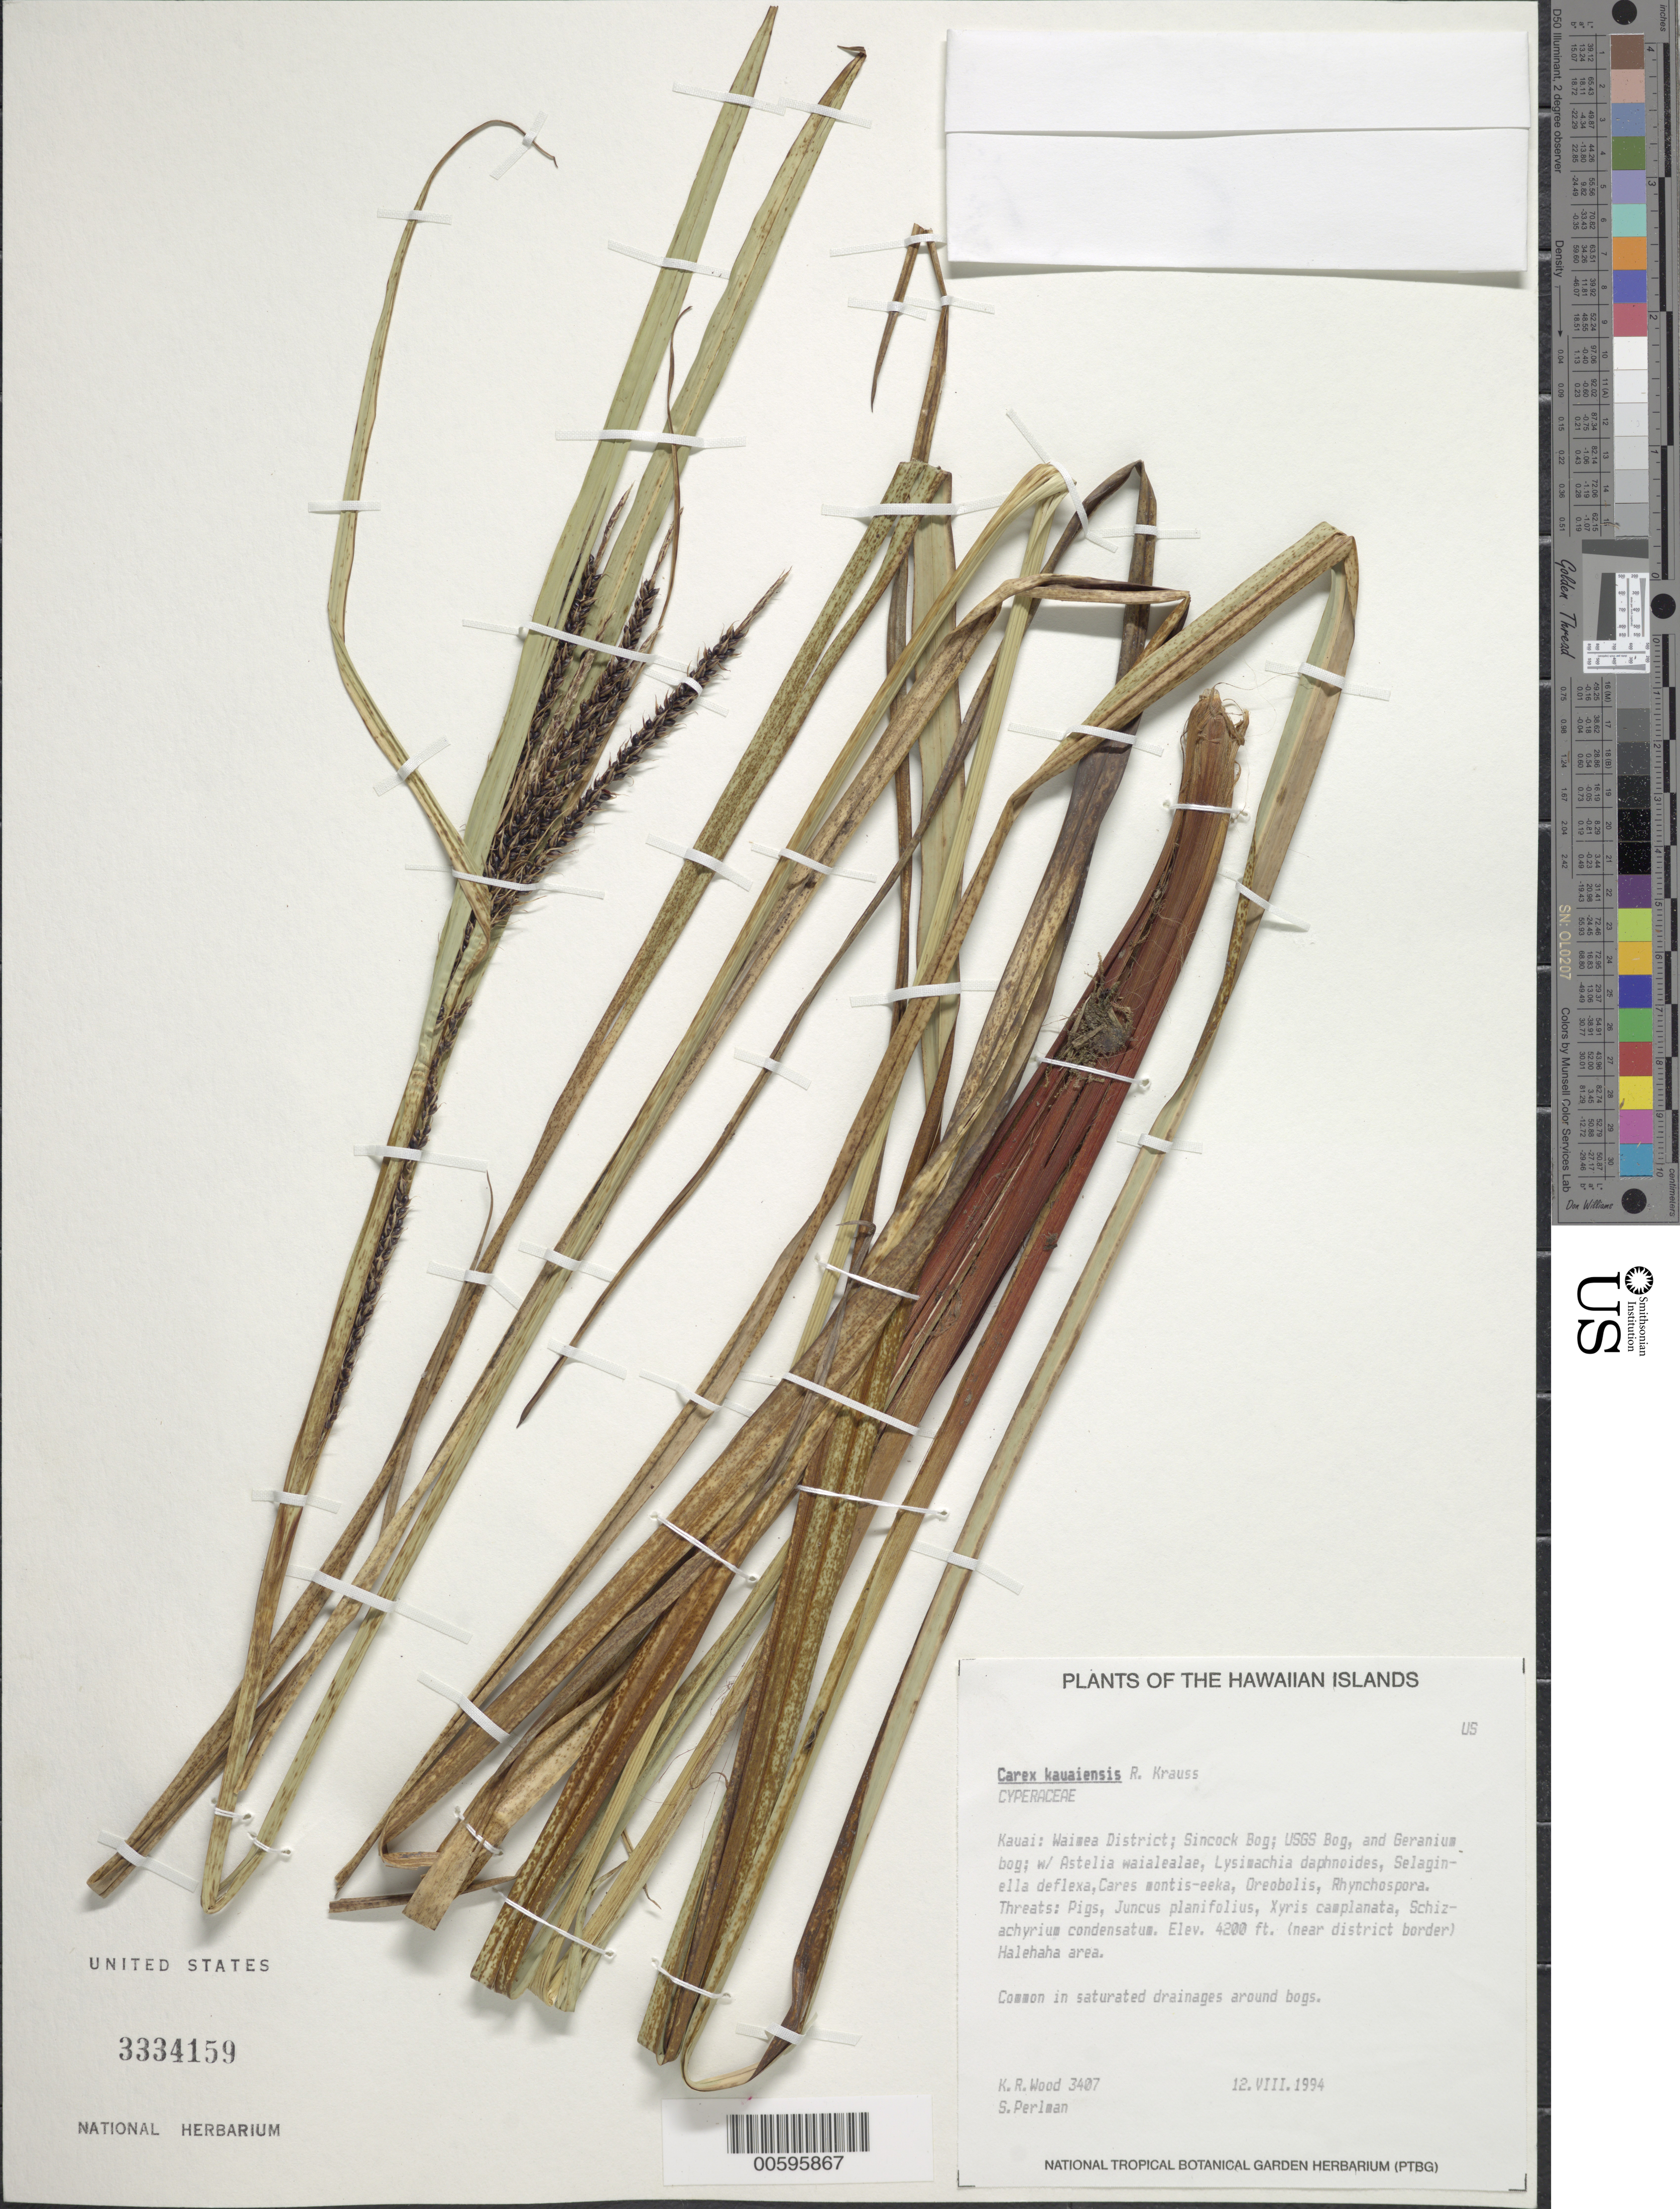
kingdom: Plantae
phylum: Tracheophyta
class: Liliopsida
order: Poales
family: Cyperaceae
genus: Carex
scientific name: Carex kauaiensis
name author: R.W. Krauss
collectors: K. R. Wood & S. P. Perlman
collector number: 3407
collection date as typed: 12 Aug 1994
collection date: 1994-08-12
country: United States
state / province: Hawaii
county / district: Kauai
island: Kaua'i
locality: Waimea Dist; Sincock Bog; USGS Bog, and Geranium bog. (near dist border) Halehaha area.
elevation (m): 1280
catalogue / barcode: US 3334159